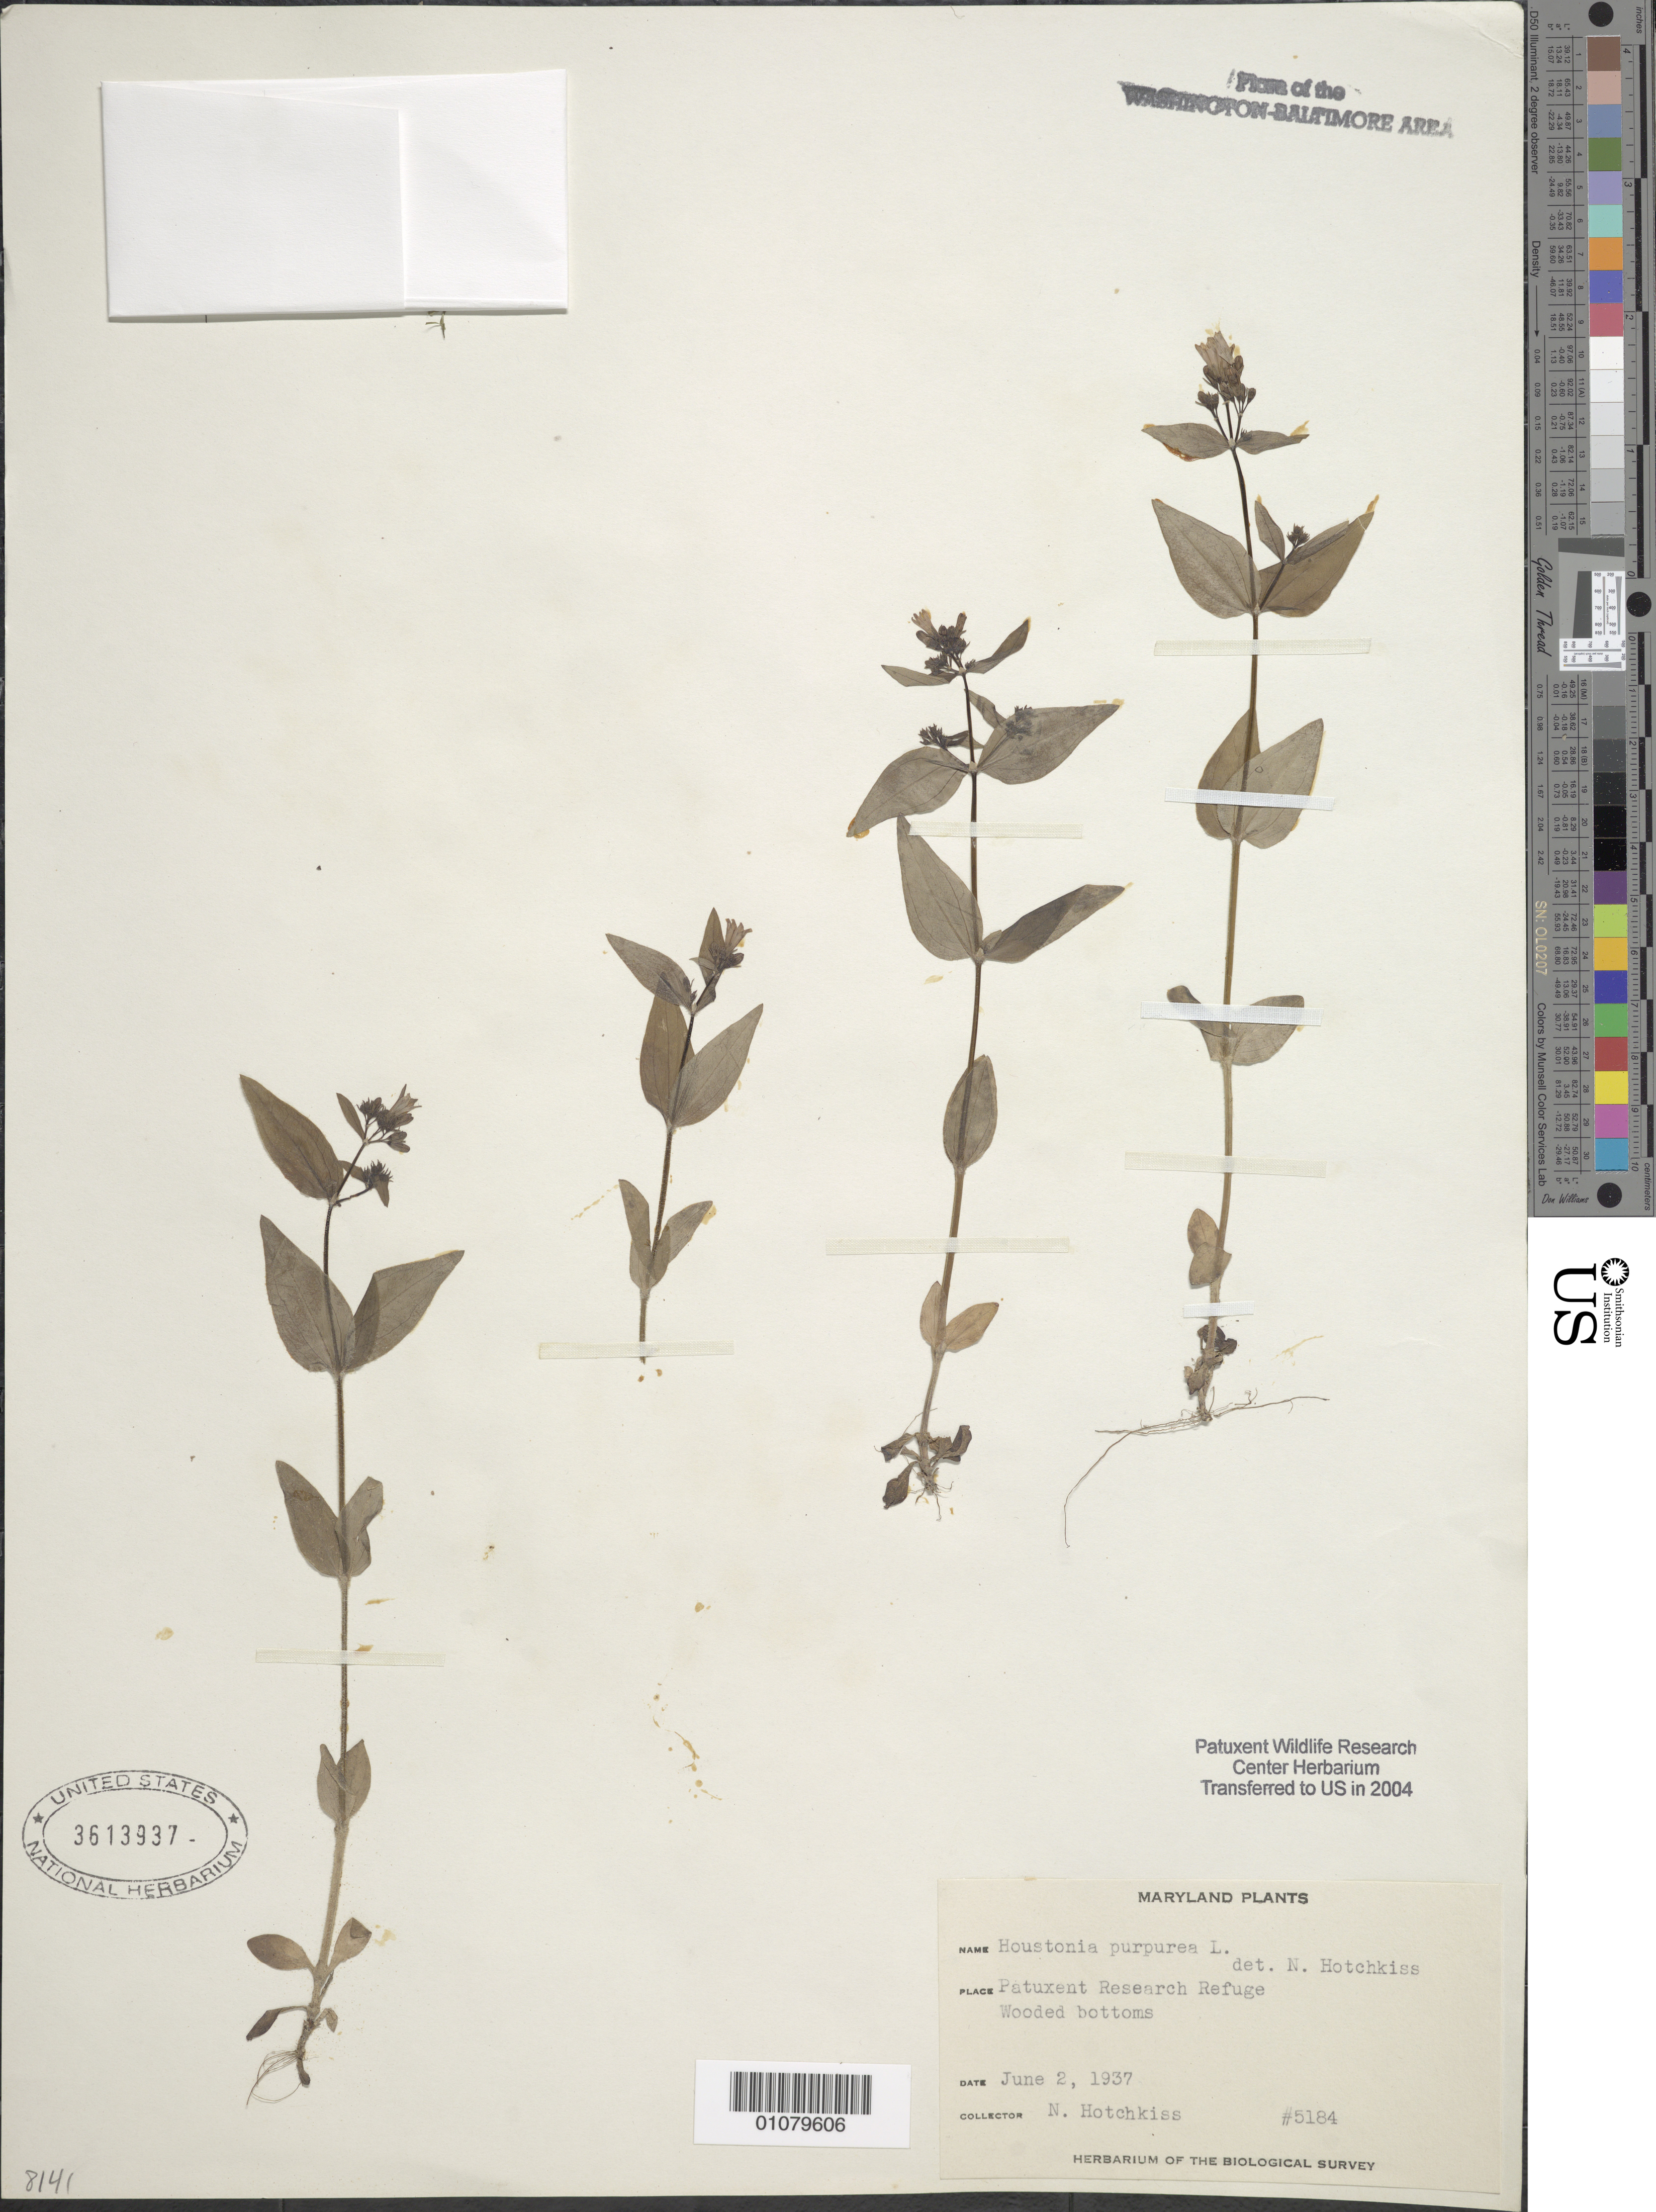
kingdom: Plantae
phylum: Tracheophyta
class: Magnoliopsida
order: Gentianales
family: Rubiaceae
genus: Houstonia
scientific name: Houstonia purpurea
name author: L.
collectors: N. Hotchkiss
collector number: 5184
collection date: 1937-06-02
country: United States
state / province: Maryland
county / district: Prince George's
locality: Patuxent Wildlife Refuge.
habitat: Wooded bottoms.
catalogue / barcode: US 3613937